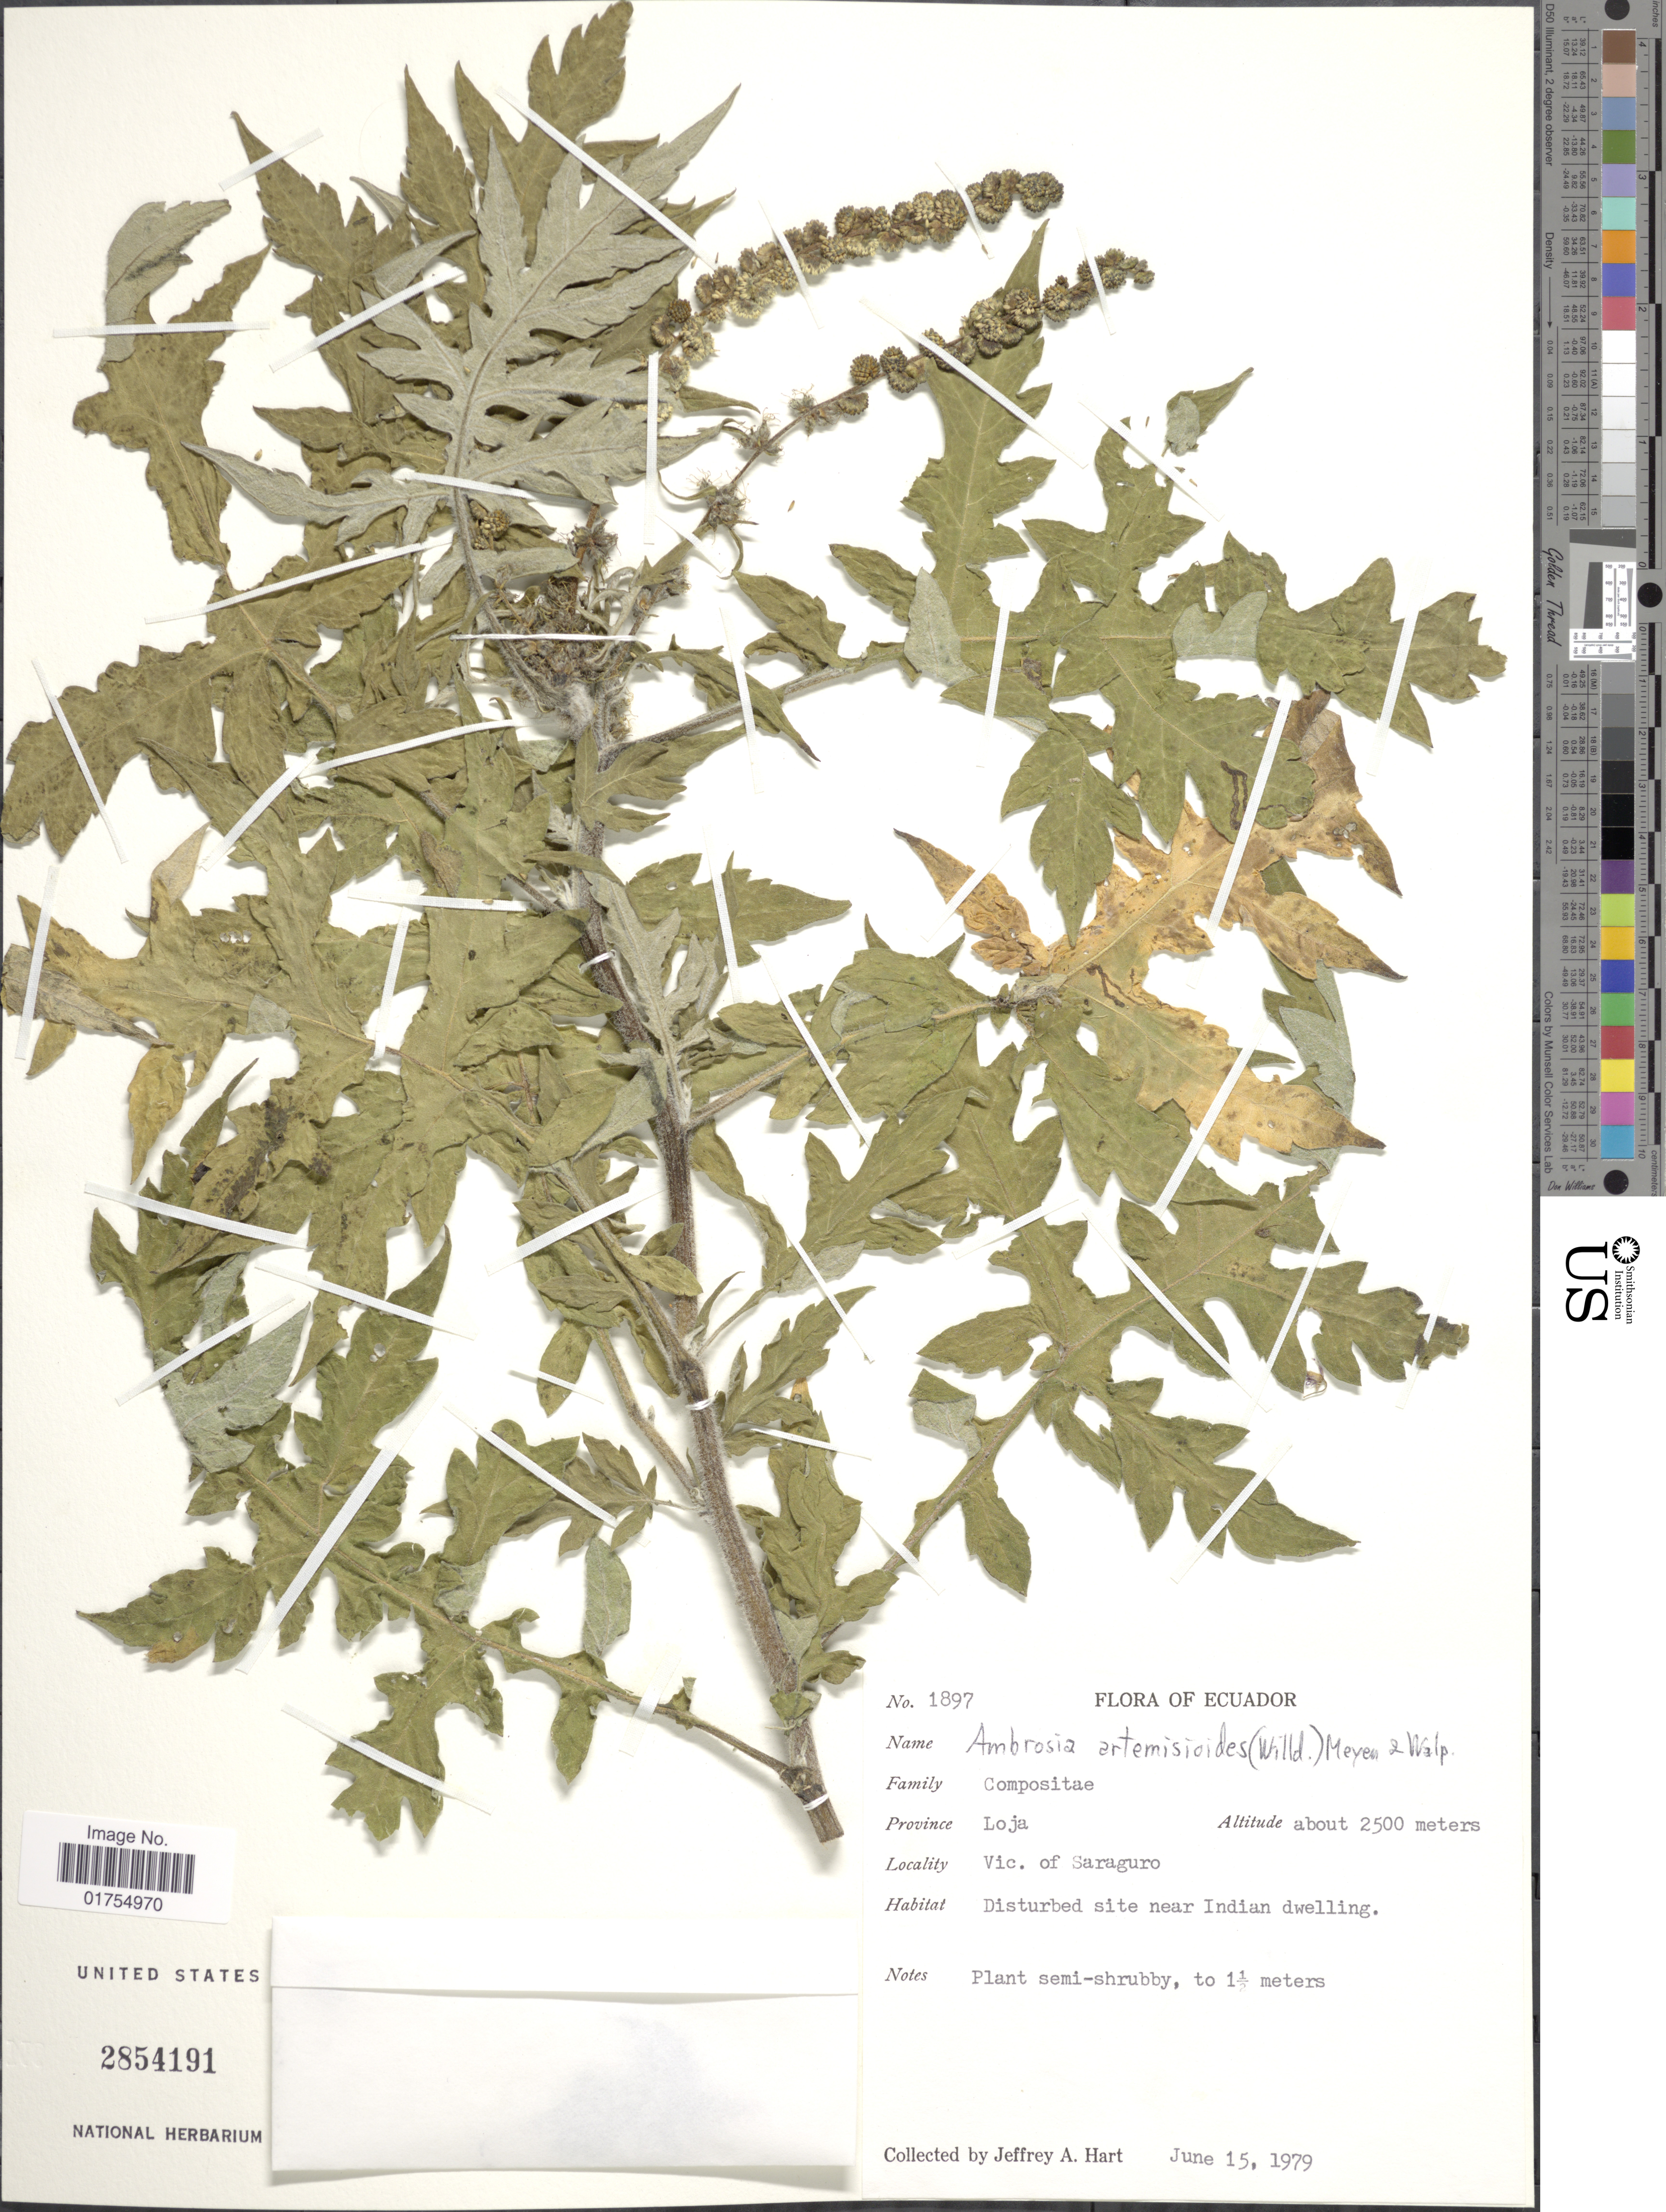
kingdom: Plantae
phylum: Tracheophyta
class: Magnoliopsida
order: Asterales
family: Asteraceae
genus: Franseria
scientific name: Franseria artemisioides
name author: Willd.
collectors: J. A. Hart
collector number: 1897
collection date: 1979-06-15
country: Ecuador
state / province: Loja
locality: Vic. of Saraguro.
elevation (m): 2500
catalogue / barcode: US 2854191